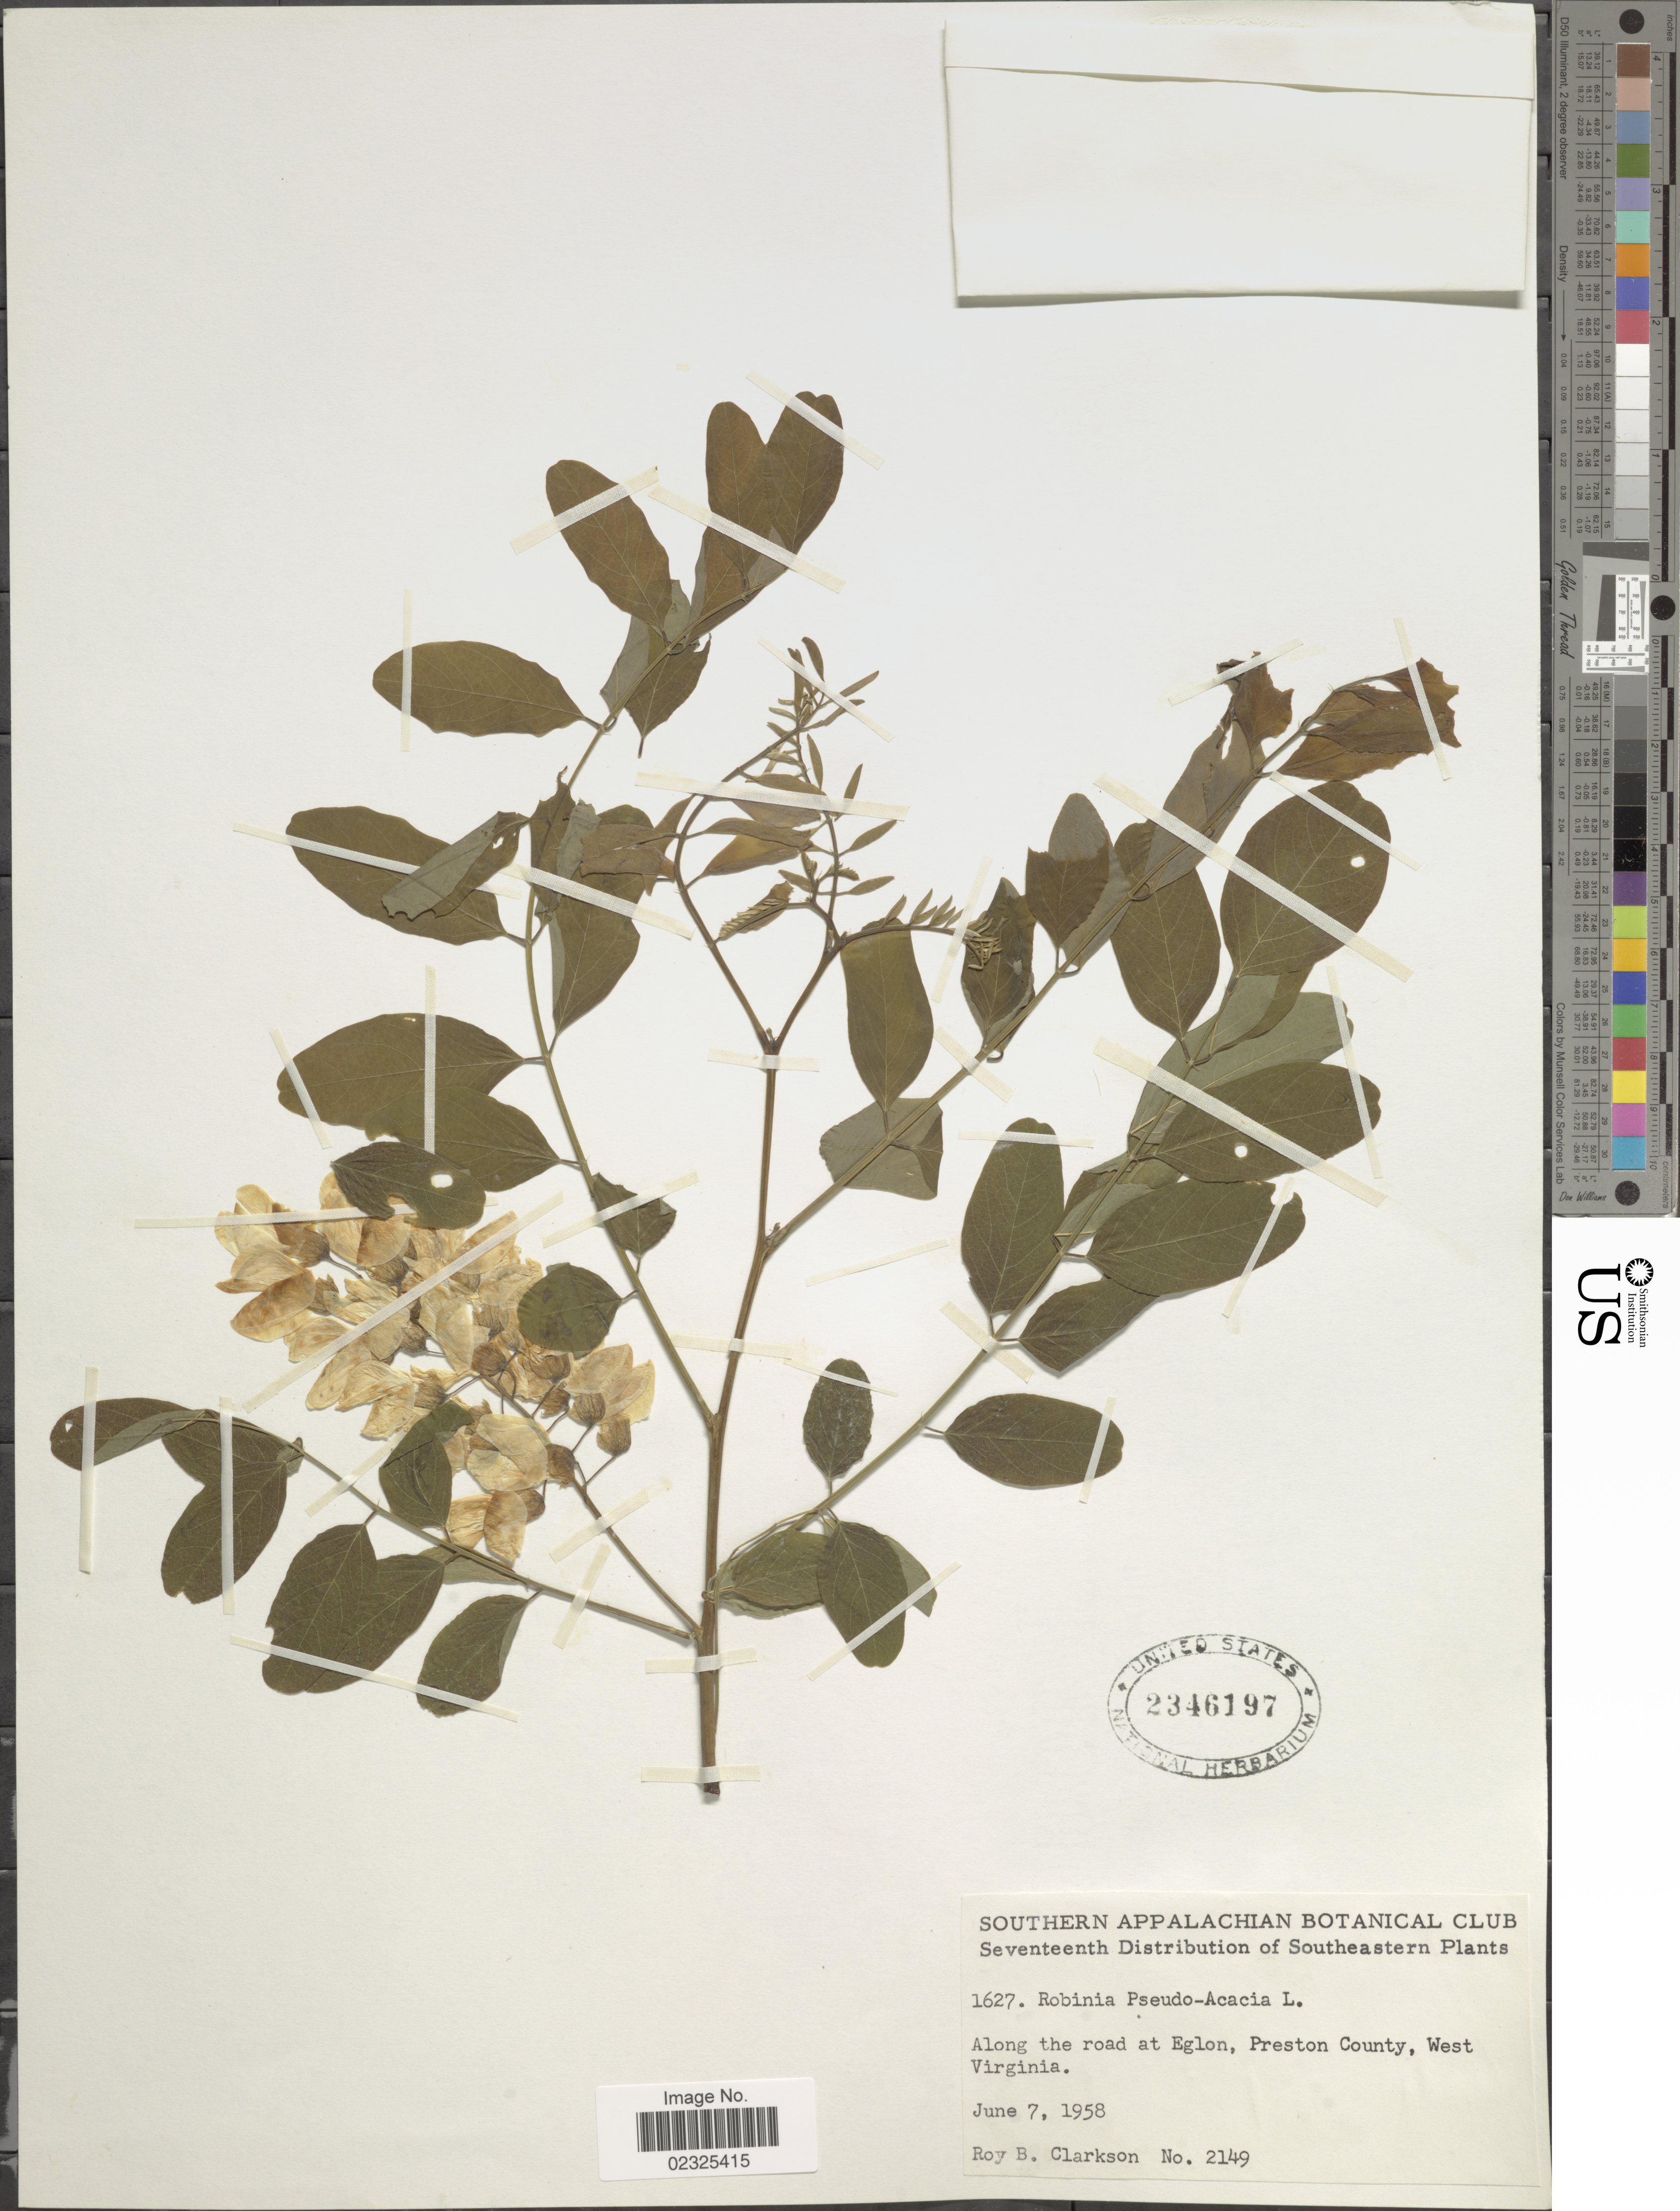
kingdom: Plantae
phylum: Tracheophyta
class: Magnoliopsida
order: Fabales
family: Fabaceae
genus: Robinia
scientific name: Robinia pseudoacacia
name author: L.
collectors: R. Clarkson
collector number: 2149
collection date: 1958-06-07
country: United States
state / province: West Virginia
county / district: Preston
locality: Southeastern, along the road at Eglon, Preston County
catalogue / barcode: US 2346197